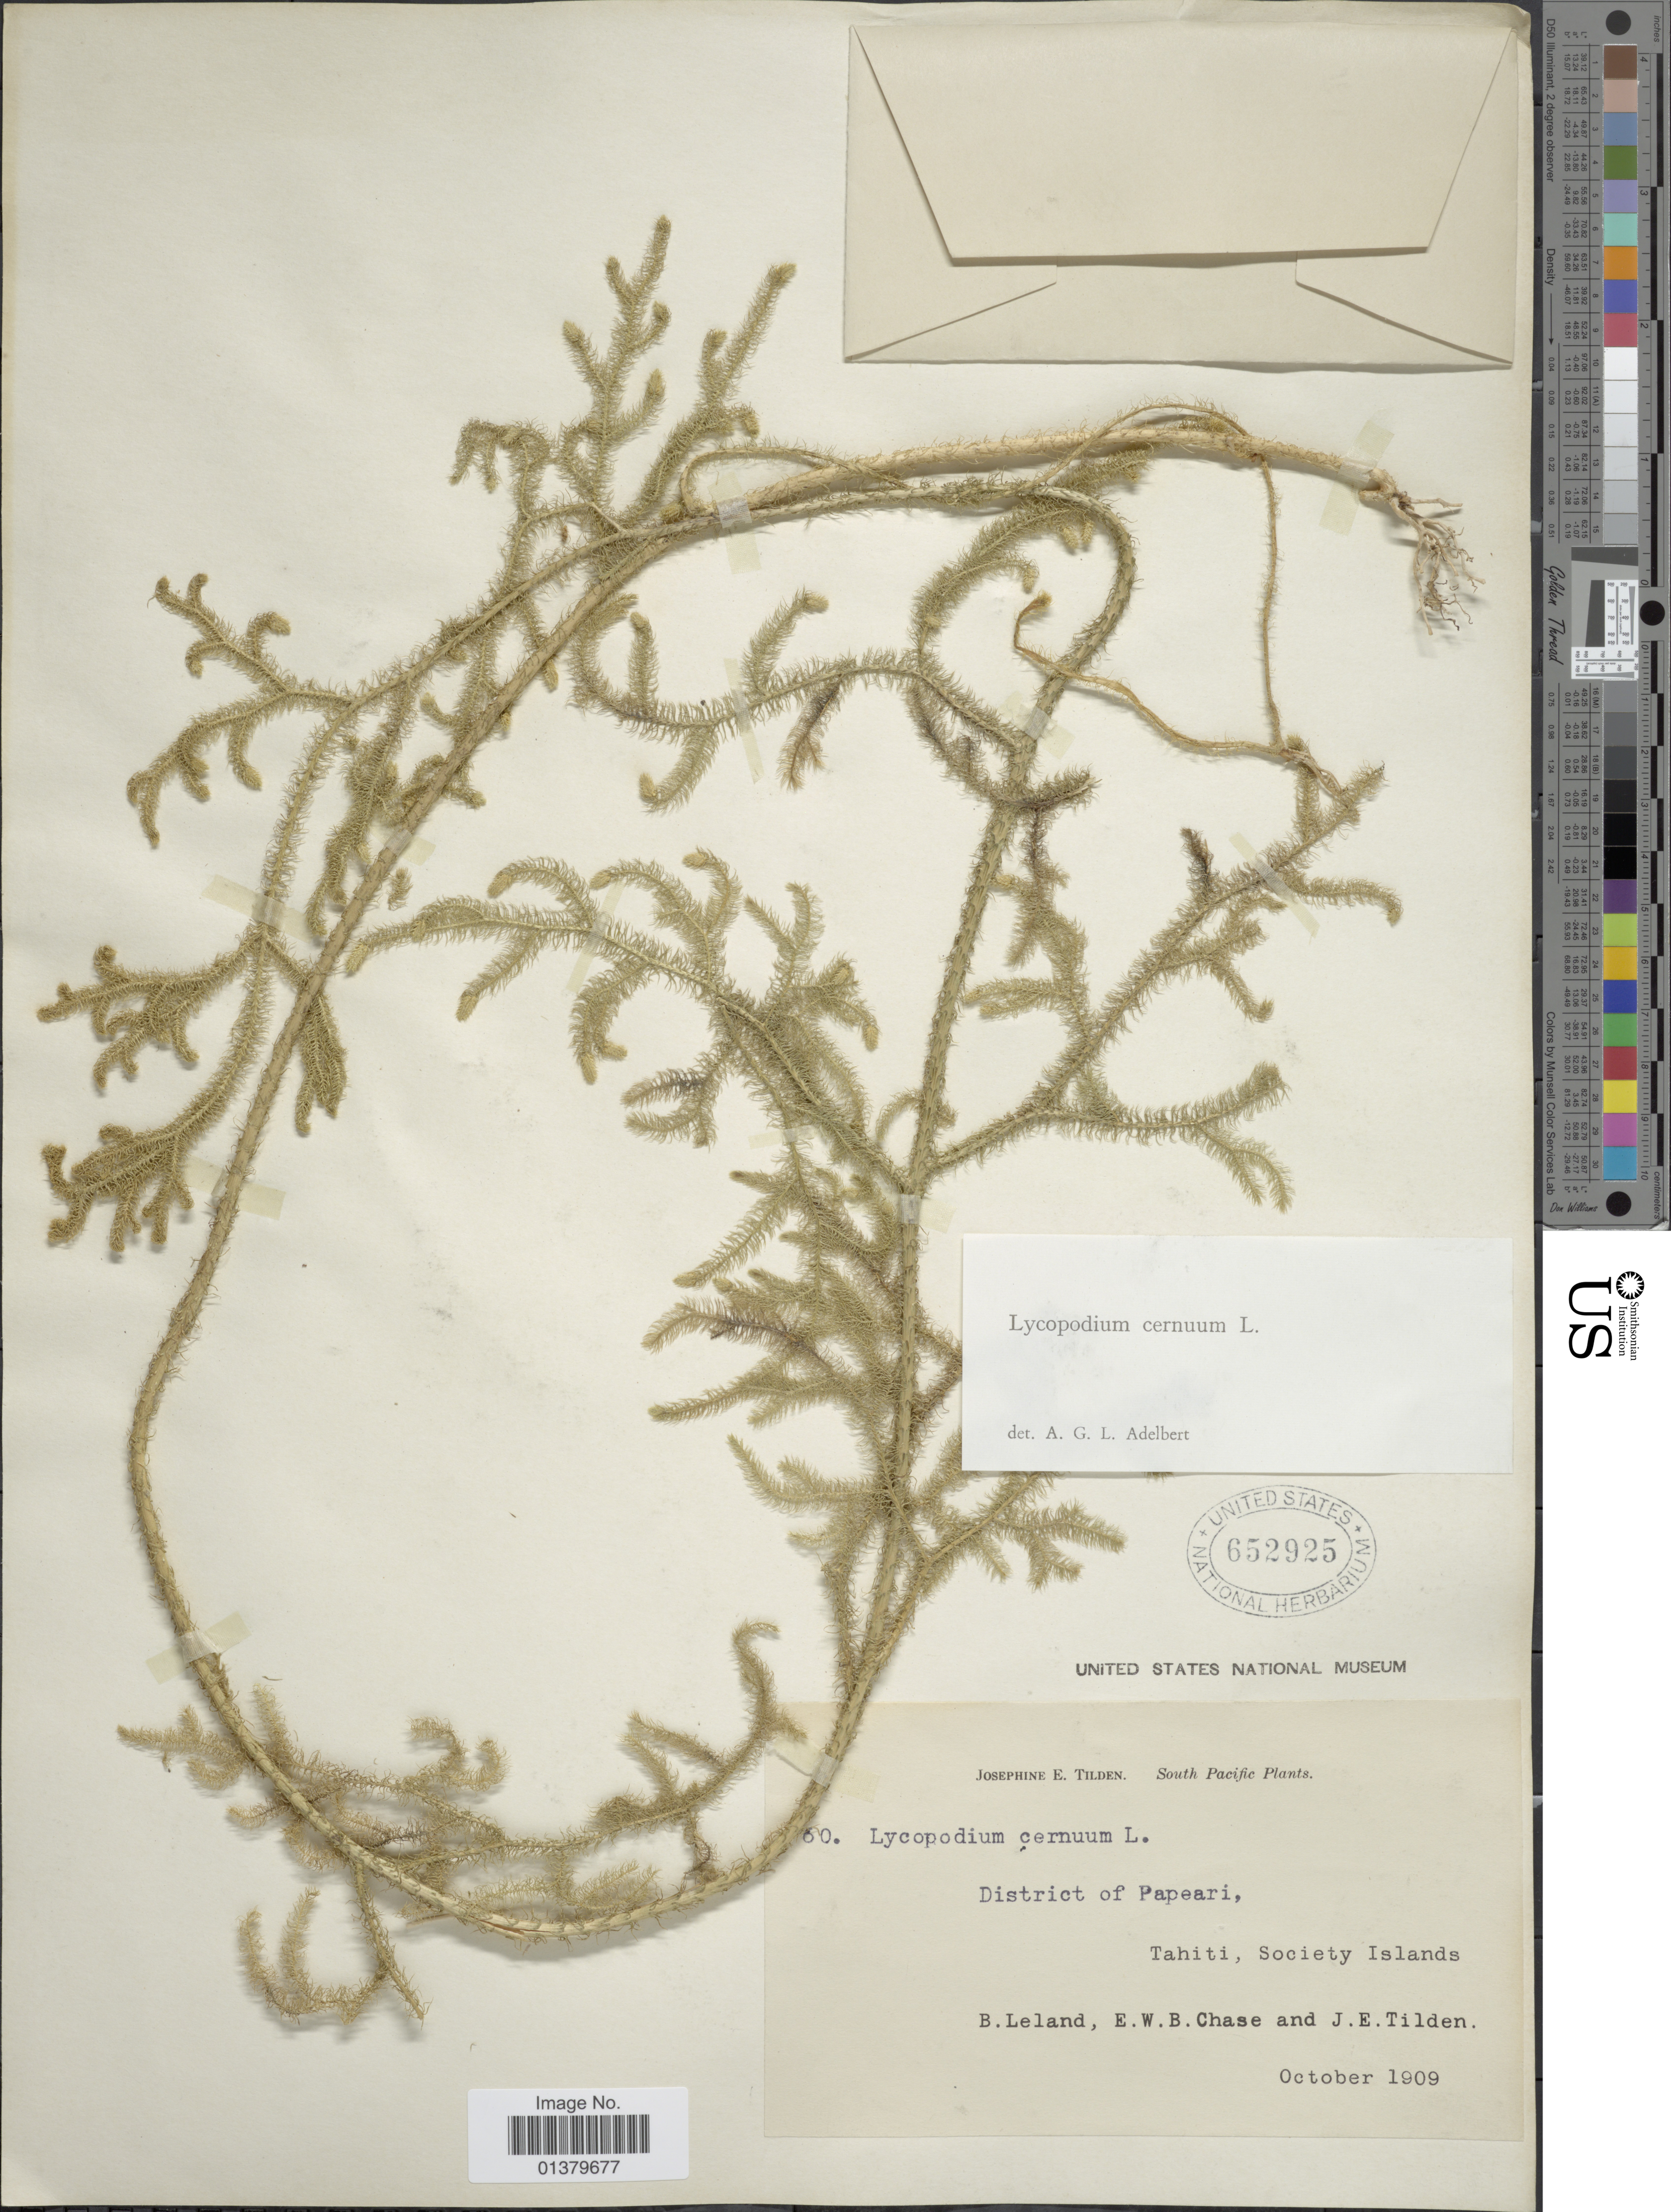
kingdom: Plantae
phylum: Tracheophyta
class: Lycopodiopsida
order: Lycopodiales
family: Lycopodiaceae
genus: Palhinhaea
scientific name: Palhinhaea cernua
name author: (L.) Vasc. & Franco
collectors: B. Leland, E. W. Chase & J. E. Tilden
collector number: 60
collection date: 1909-10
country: French Polynesia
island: Tahiti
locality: District of Papeari, Tahiti, Society Islands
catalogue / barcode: US 652925